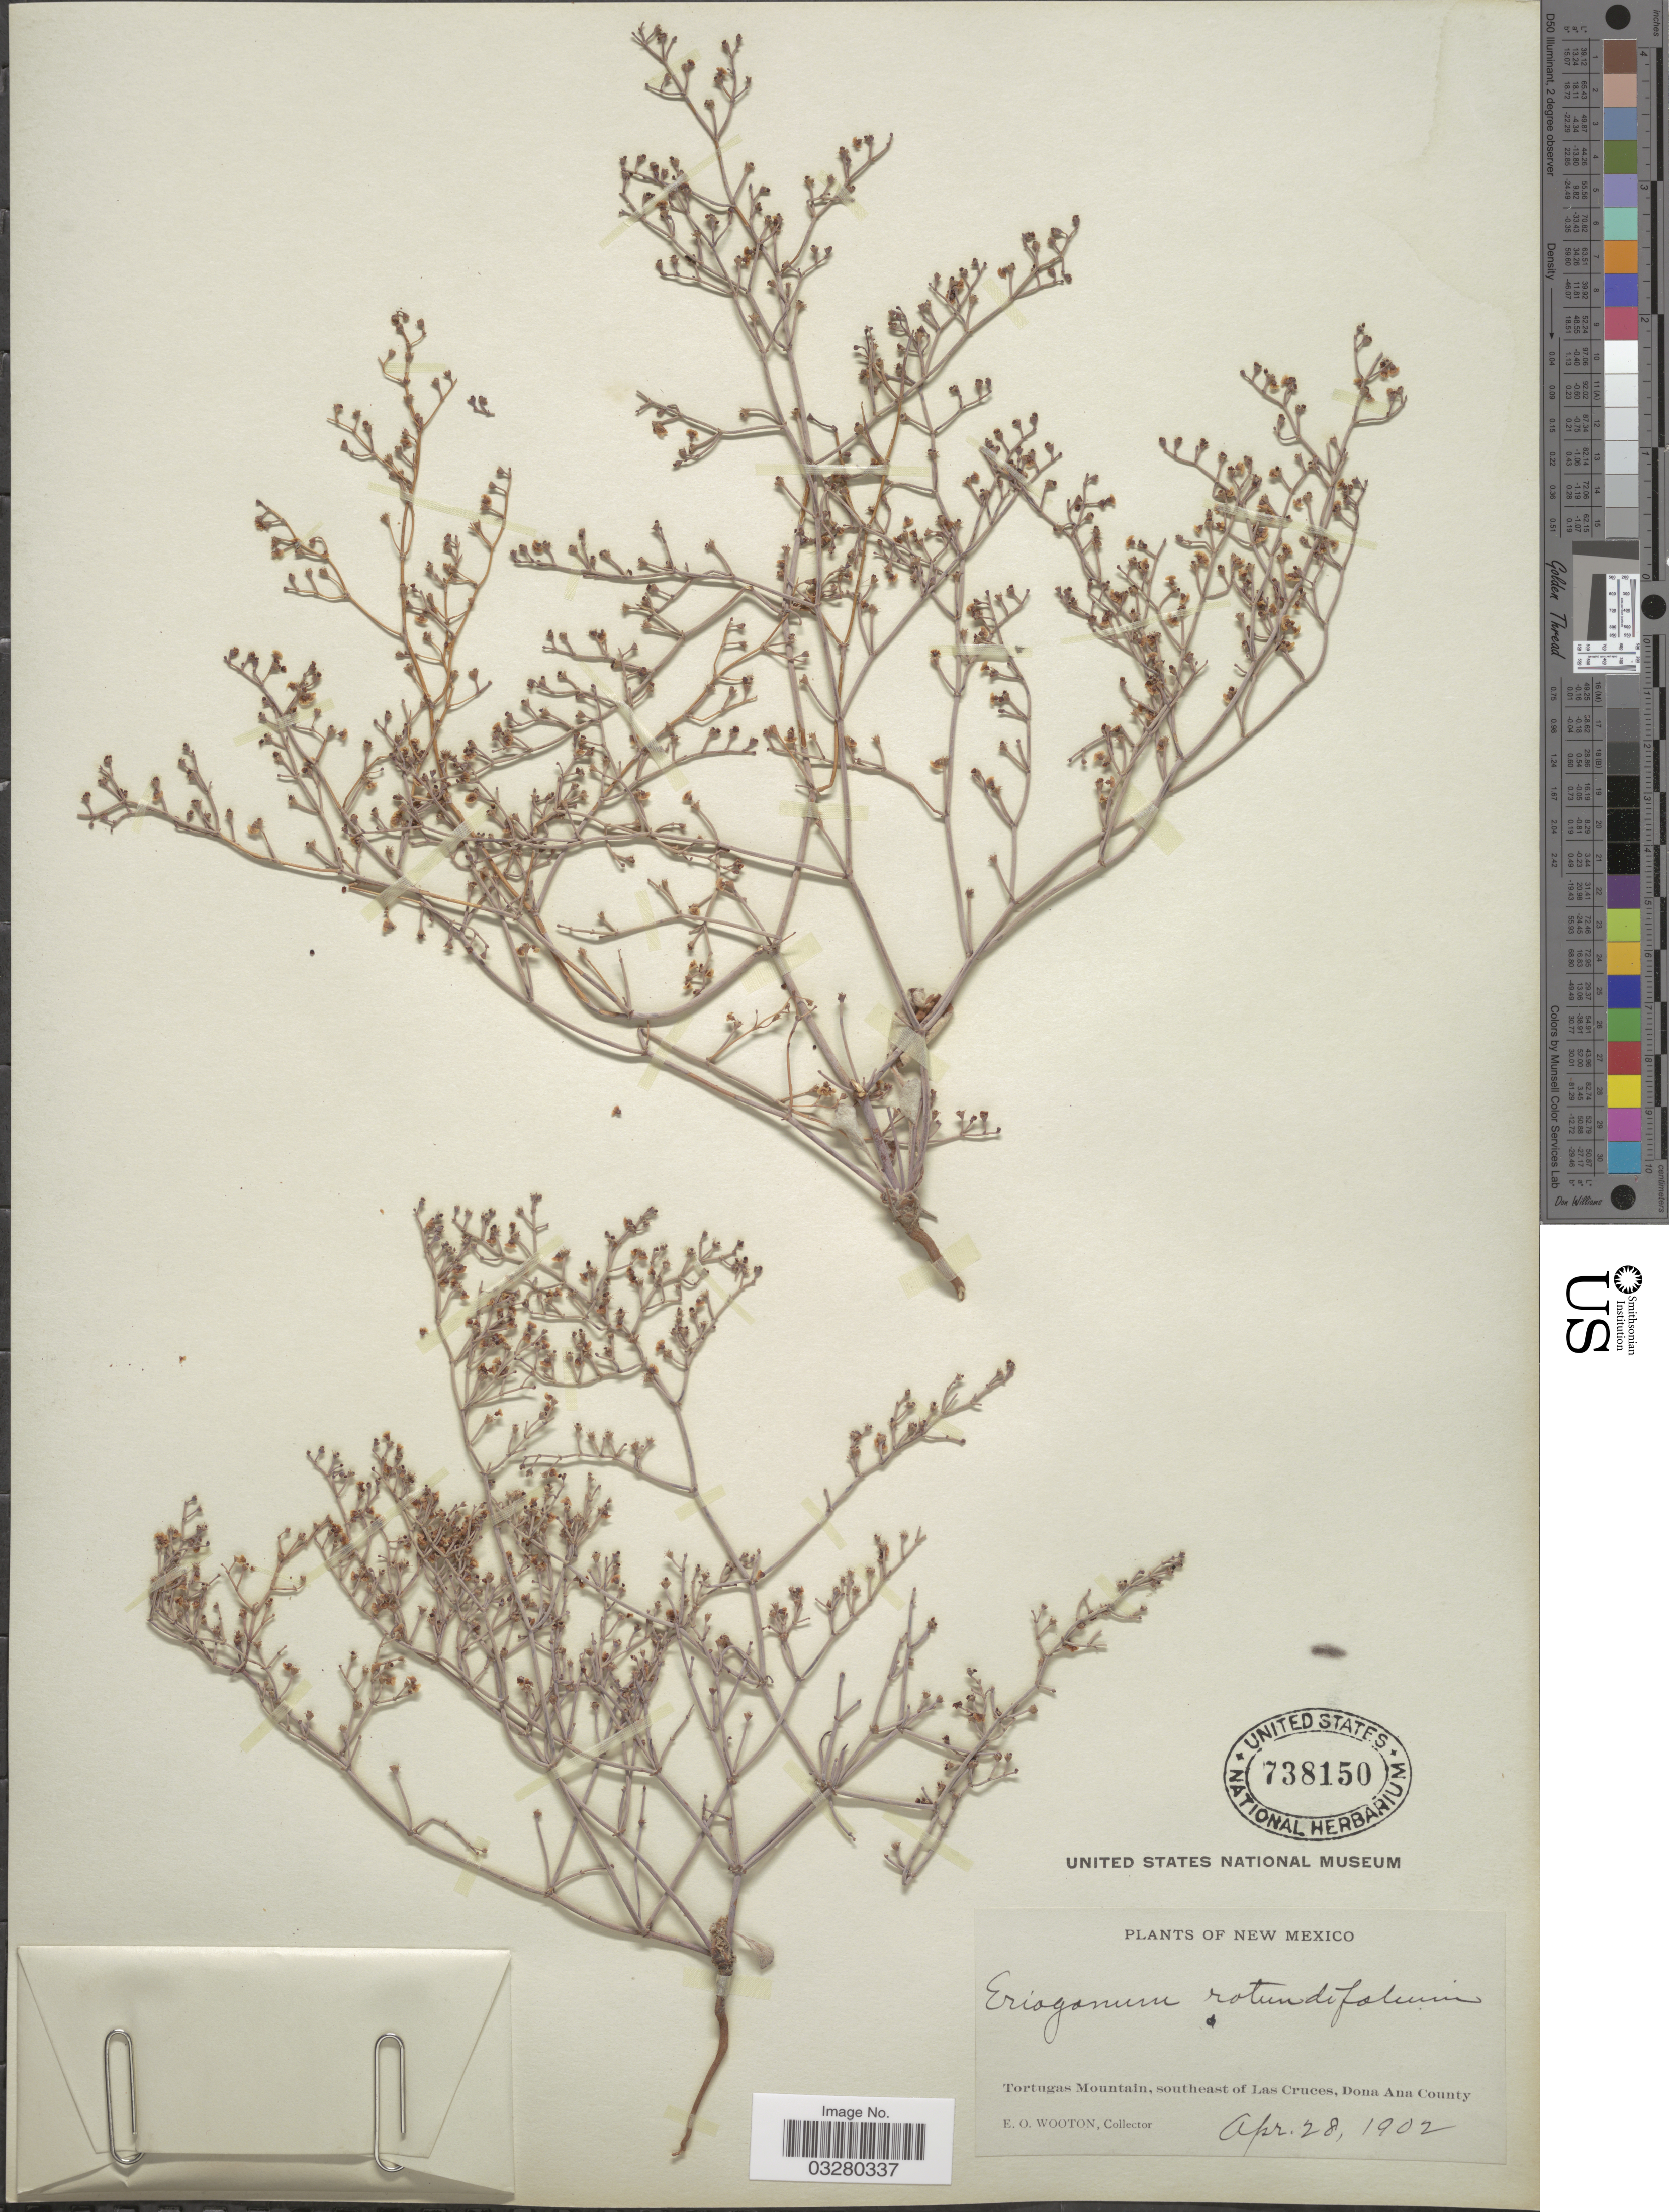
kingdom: Plantae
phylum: Tracheophyta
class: Magnoliopsida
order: Caryophyllales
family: Polygonaceae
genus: Eriogonum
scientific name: Eriogonum rotundifolium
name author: Benth. in DC.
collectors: E. O. Wooton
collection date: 1902-04-28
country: United States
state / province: New Mexico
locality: Tortugas Mountain, southeast of Las Cruces, Dona Ana County.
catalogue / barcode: US 738150